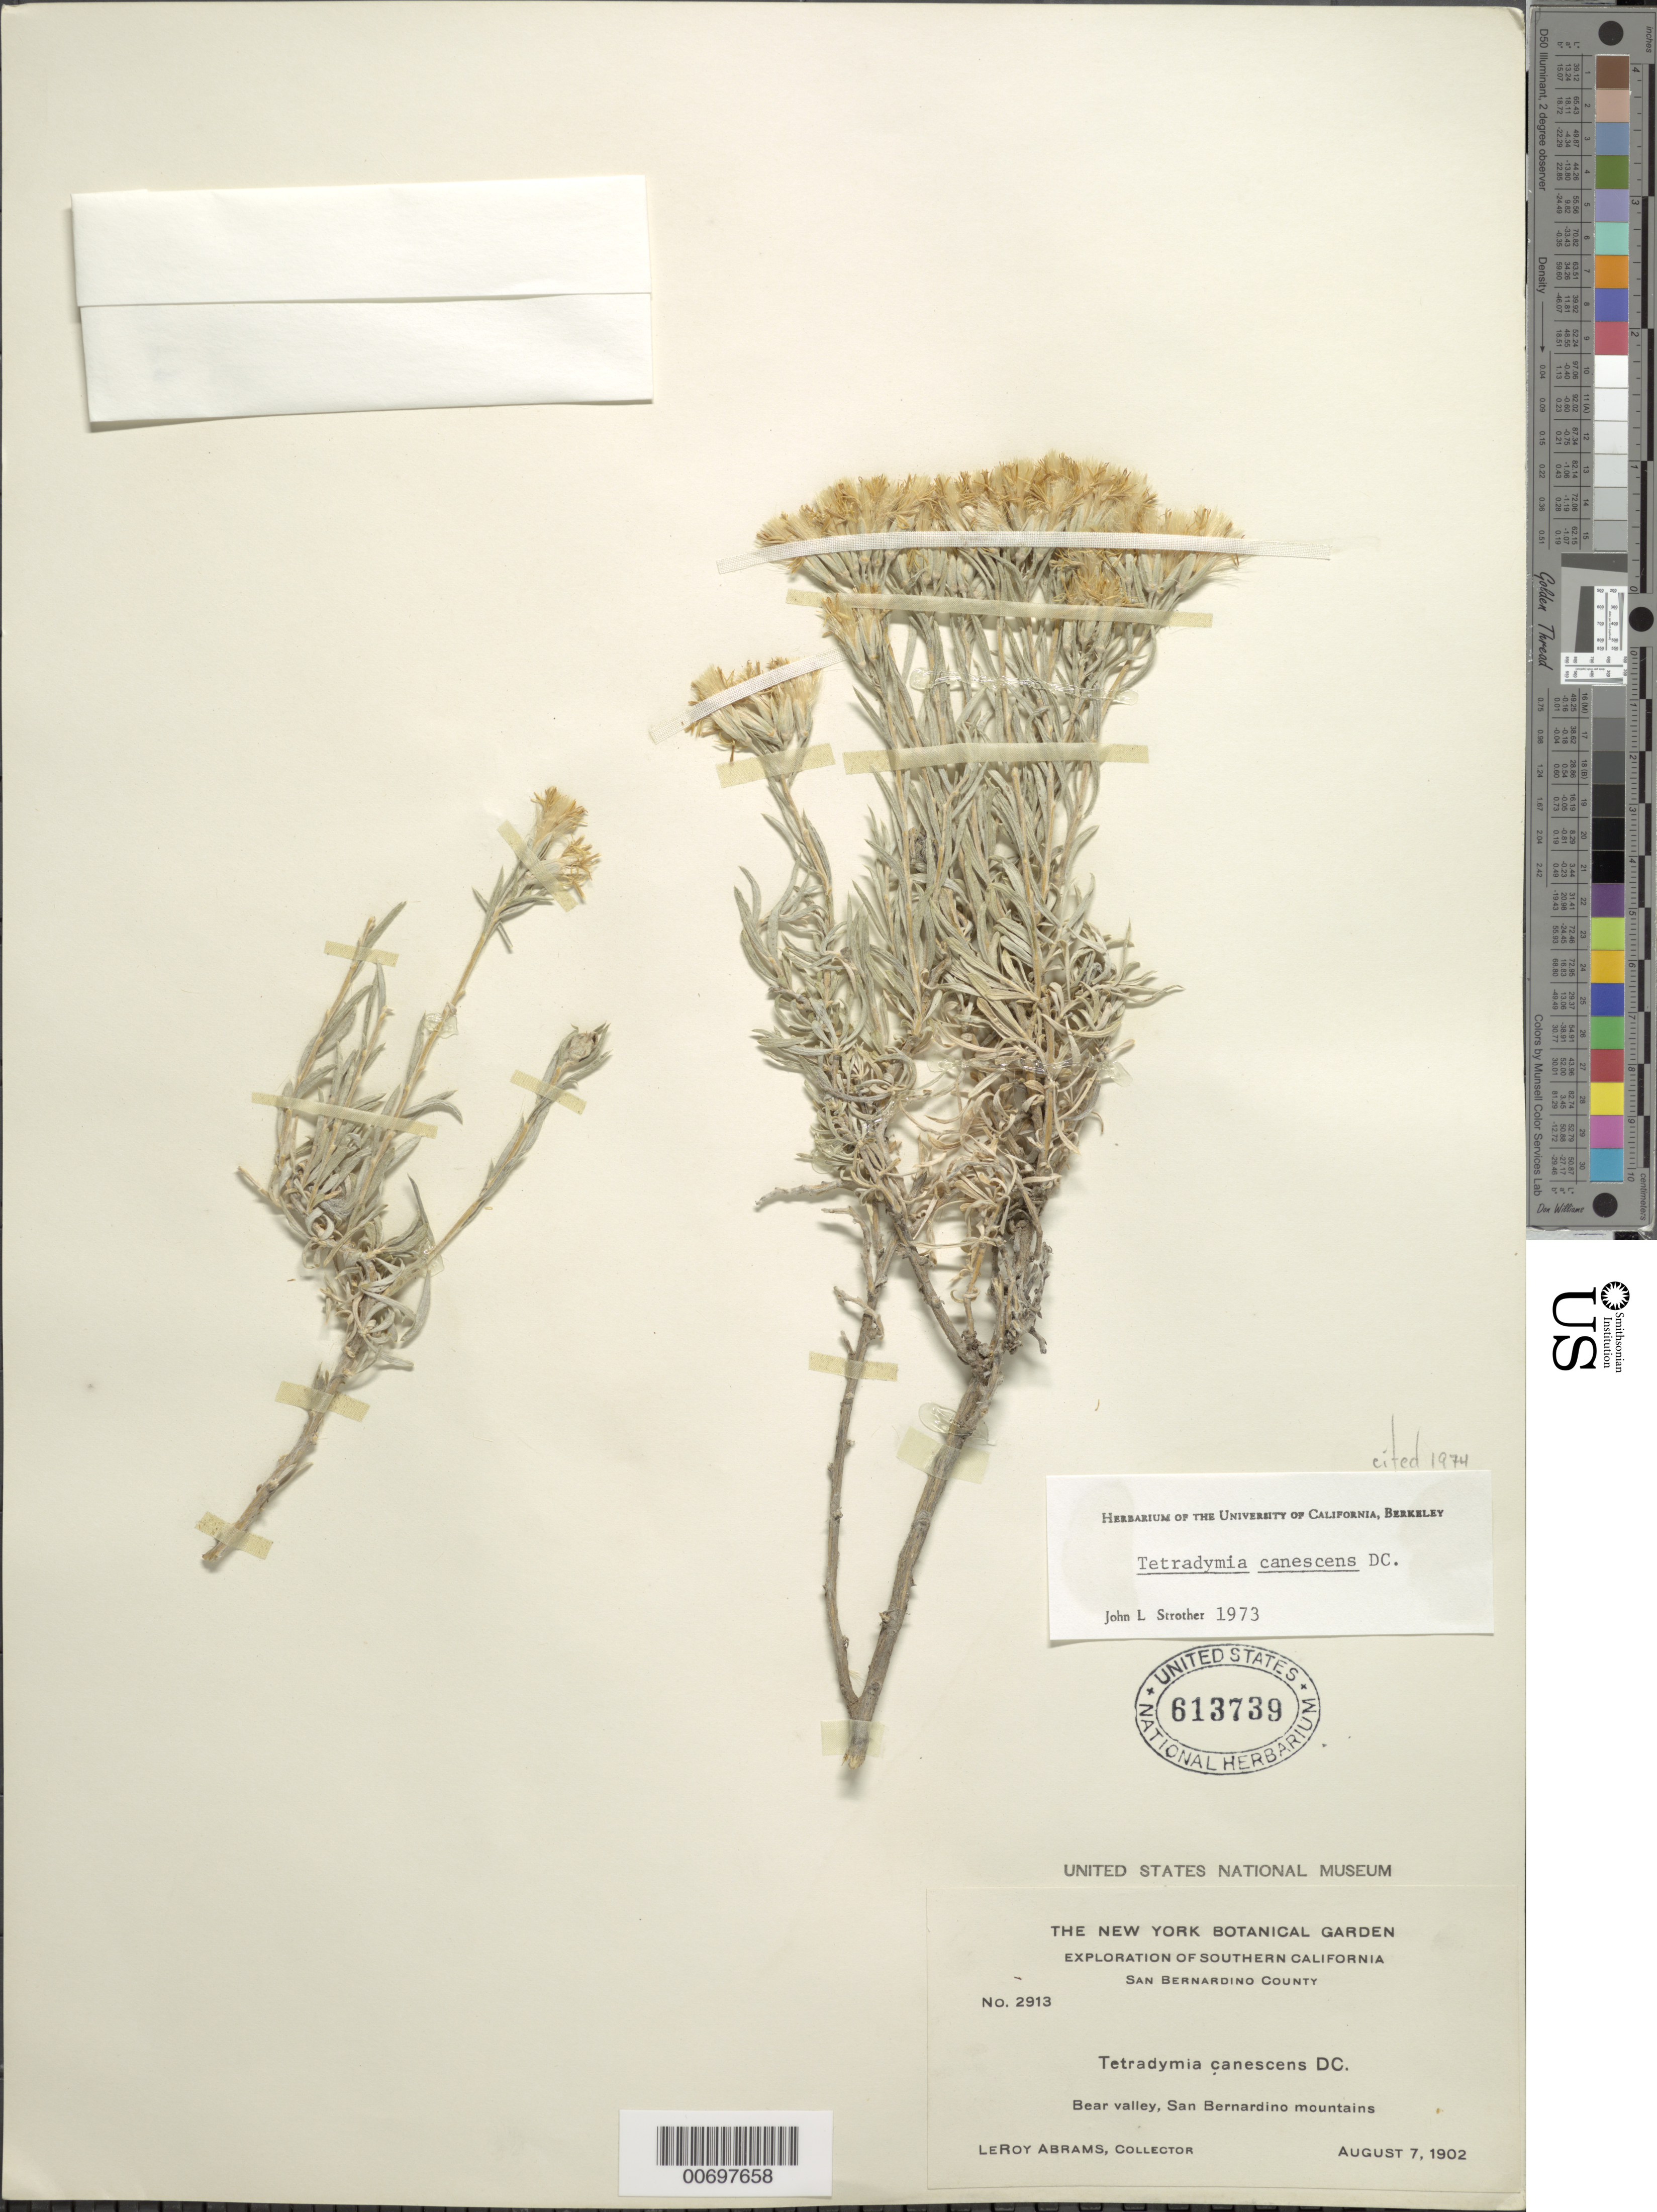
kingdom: Plantae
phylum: Tracheophyta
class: Magnoliopsida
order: Asterales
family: Asteraceae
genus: Tetradymia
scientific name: Tetradymia canescens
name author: DC.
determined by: Strother, J. L., (UC), University of California Berkeley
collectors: L. Abrams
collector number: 2913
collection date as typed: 07 Aug 1902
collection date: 1902-08-07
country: United States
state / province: California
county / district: San Bernardino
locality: Bear Valley, San Bernardino Mts.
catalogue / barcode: US 613739